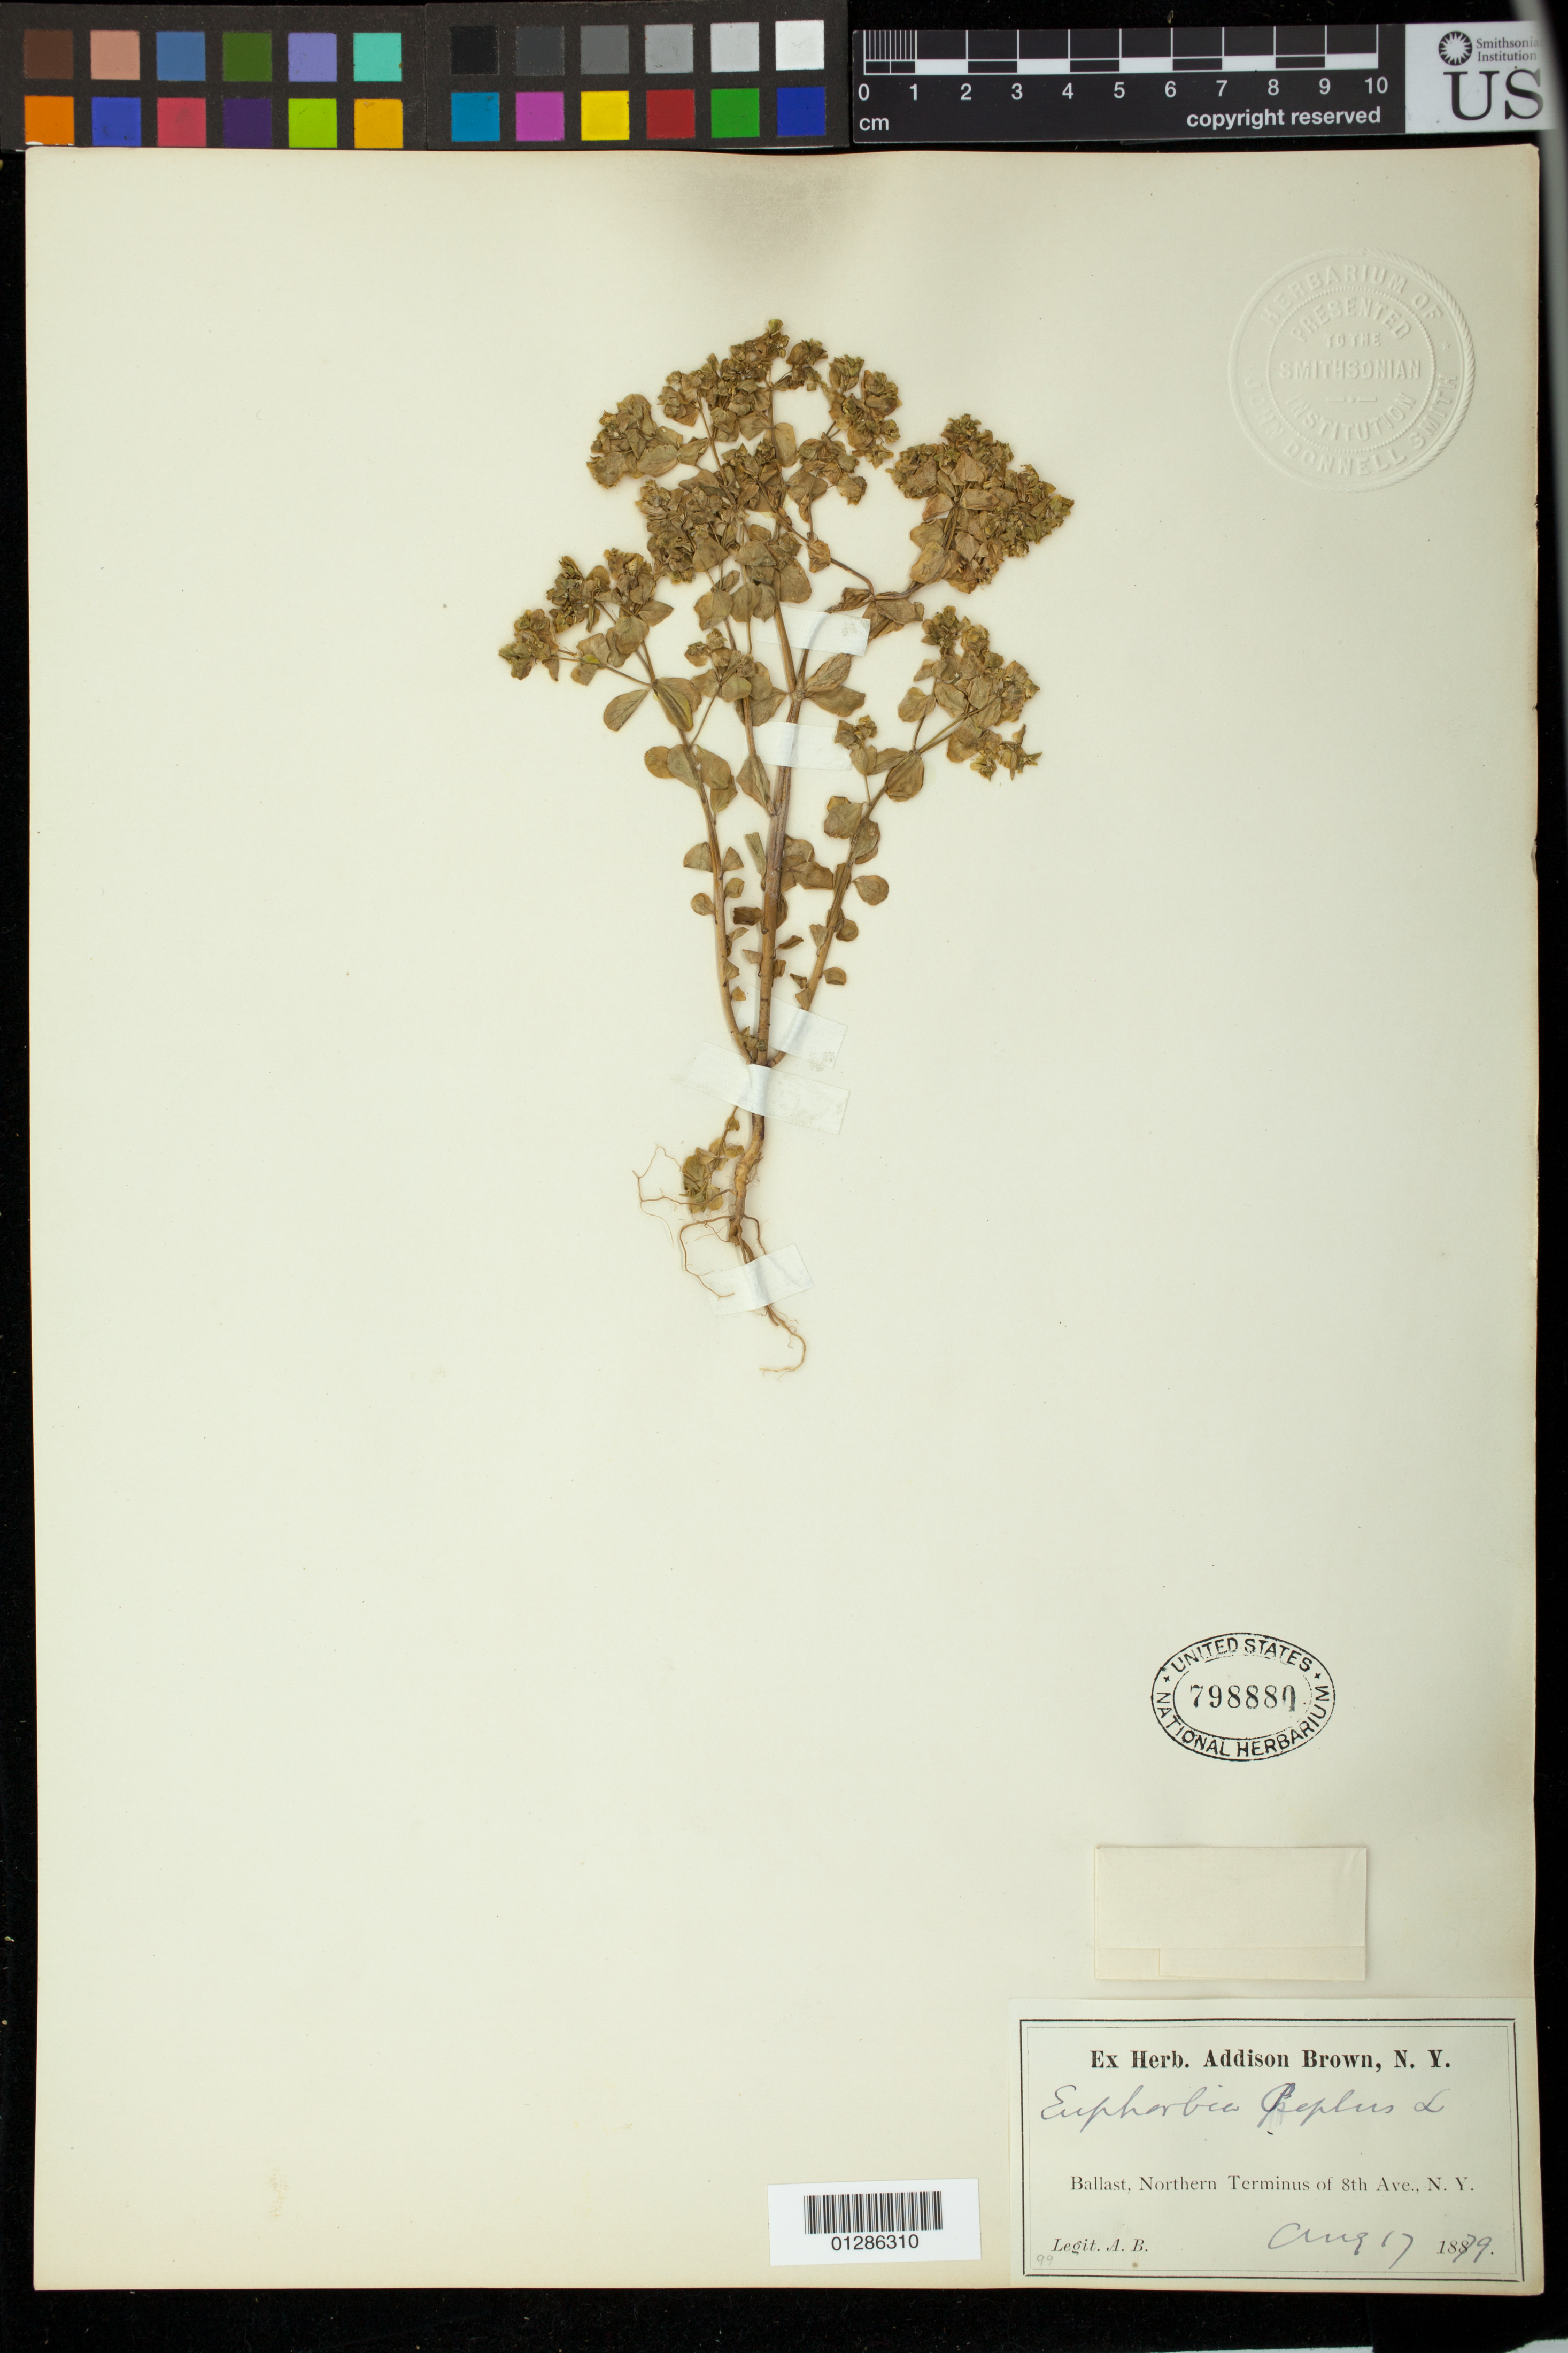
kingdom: Plantae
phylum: Tracheophyta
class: Magnoliopsida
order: Malpighiales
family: Euphorbiaceae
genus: Euphorbia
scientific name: Euphorbia peplus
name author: L.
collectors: A. Brown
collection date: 1879-08-17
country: United States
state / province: New York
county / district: New York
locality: Ballast, Northern Terminus of 8th Ave.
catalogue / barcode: US 798880